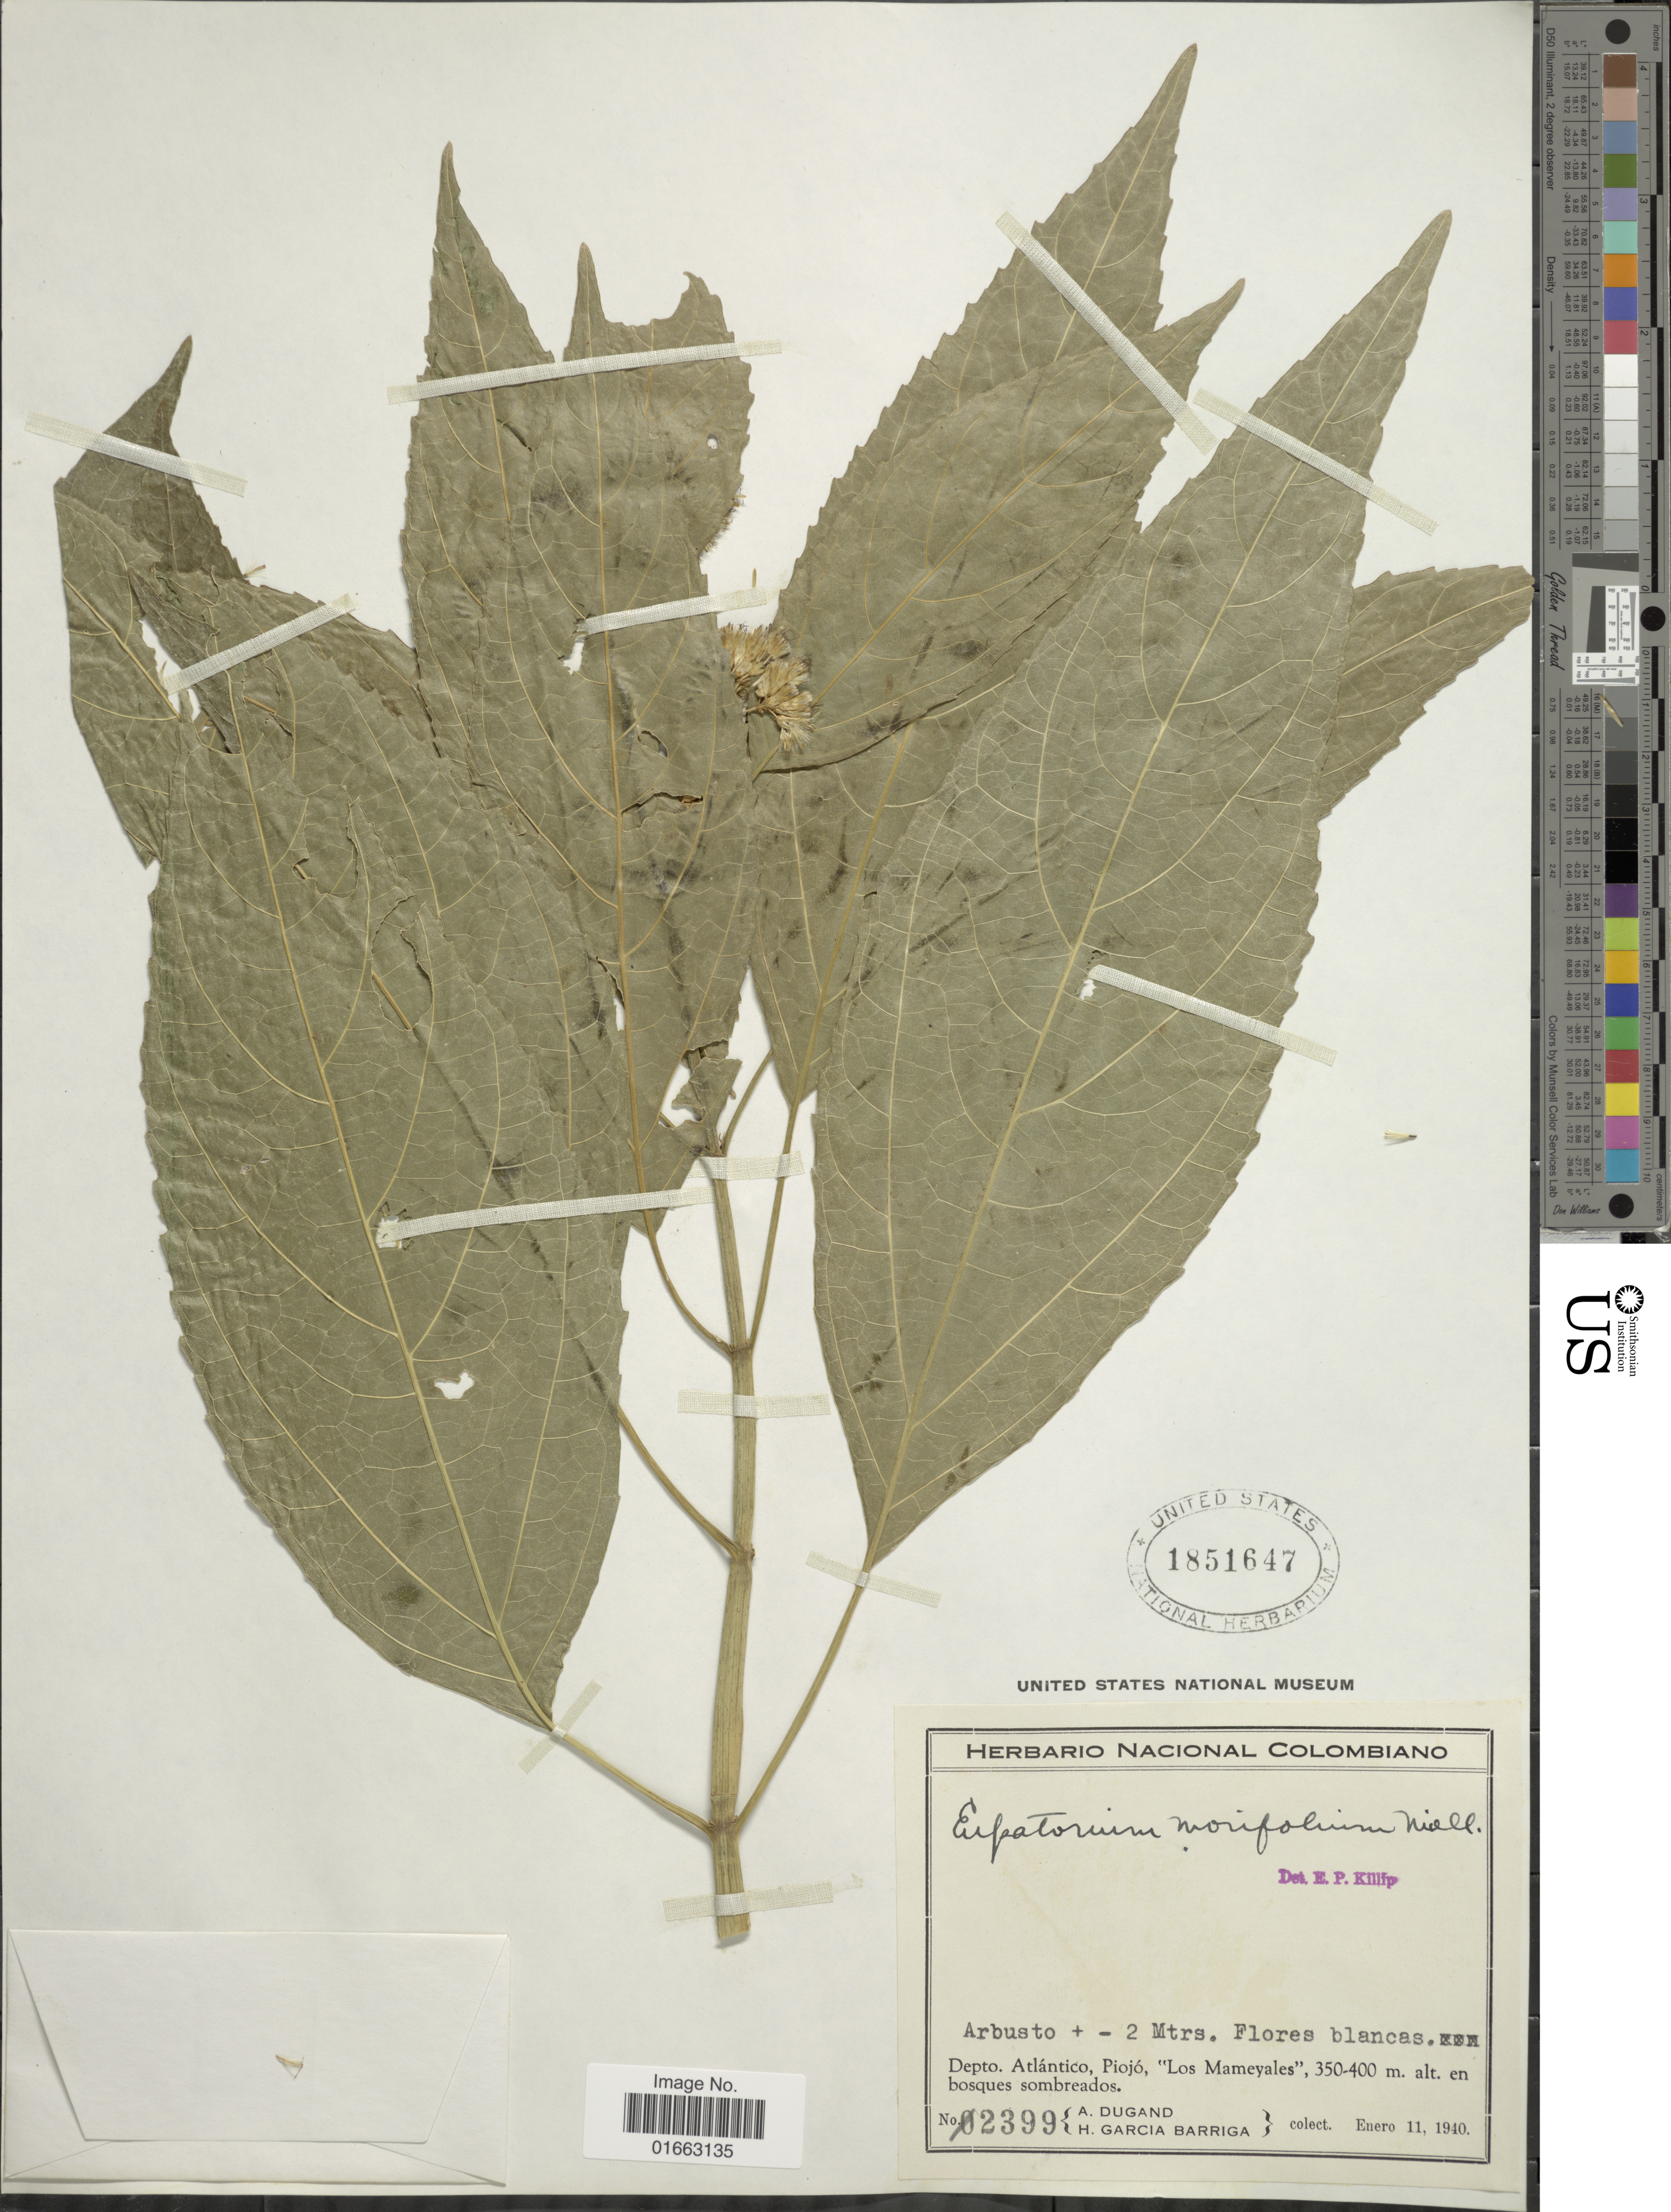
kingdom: Plantae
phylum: Tracheophyta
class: Magnoliopsida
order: Asterales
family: Asteraceae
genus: Critonia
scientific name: Critonia morifolia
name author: (Mill.) R.M. King & H. Rob.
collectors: A. Dugand & H. García Barriga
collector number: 2399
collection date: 1940-01-11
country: Colombia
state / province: Atlántico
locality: Piokó, "Los Mameyales", bosques sombreados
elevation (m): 350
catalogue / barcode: US 1851647